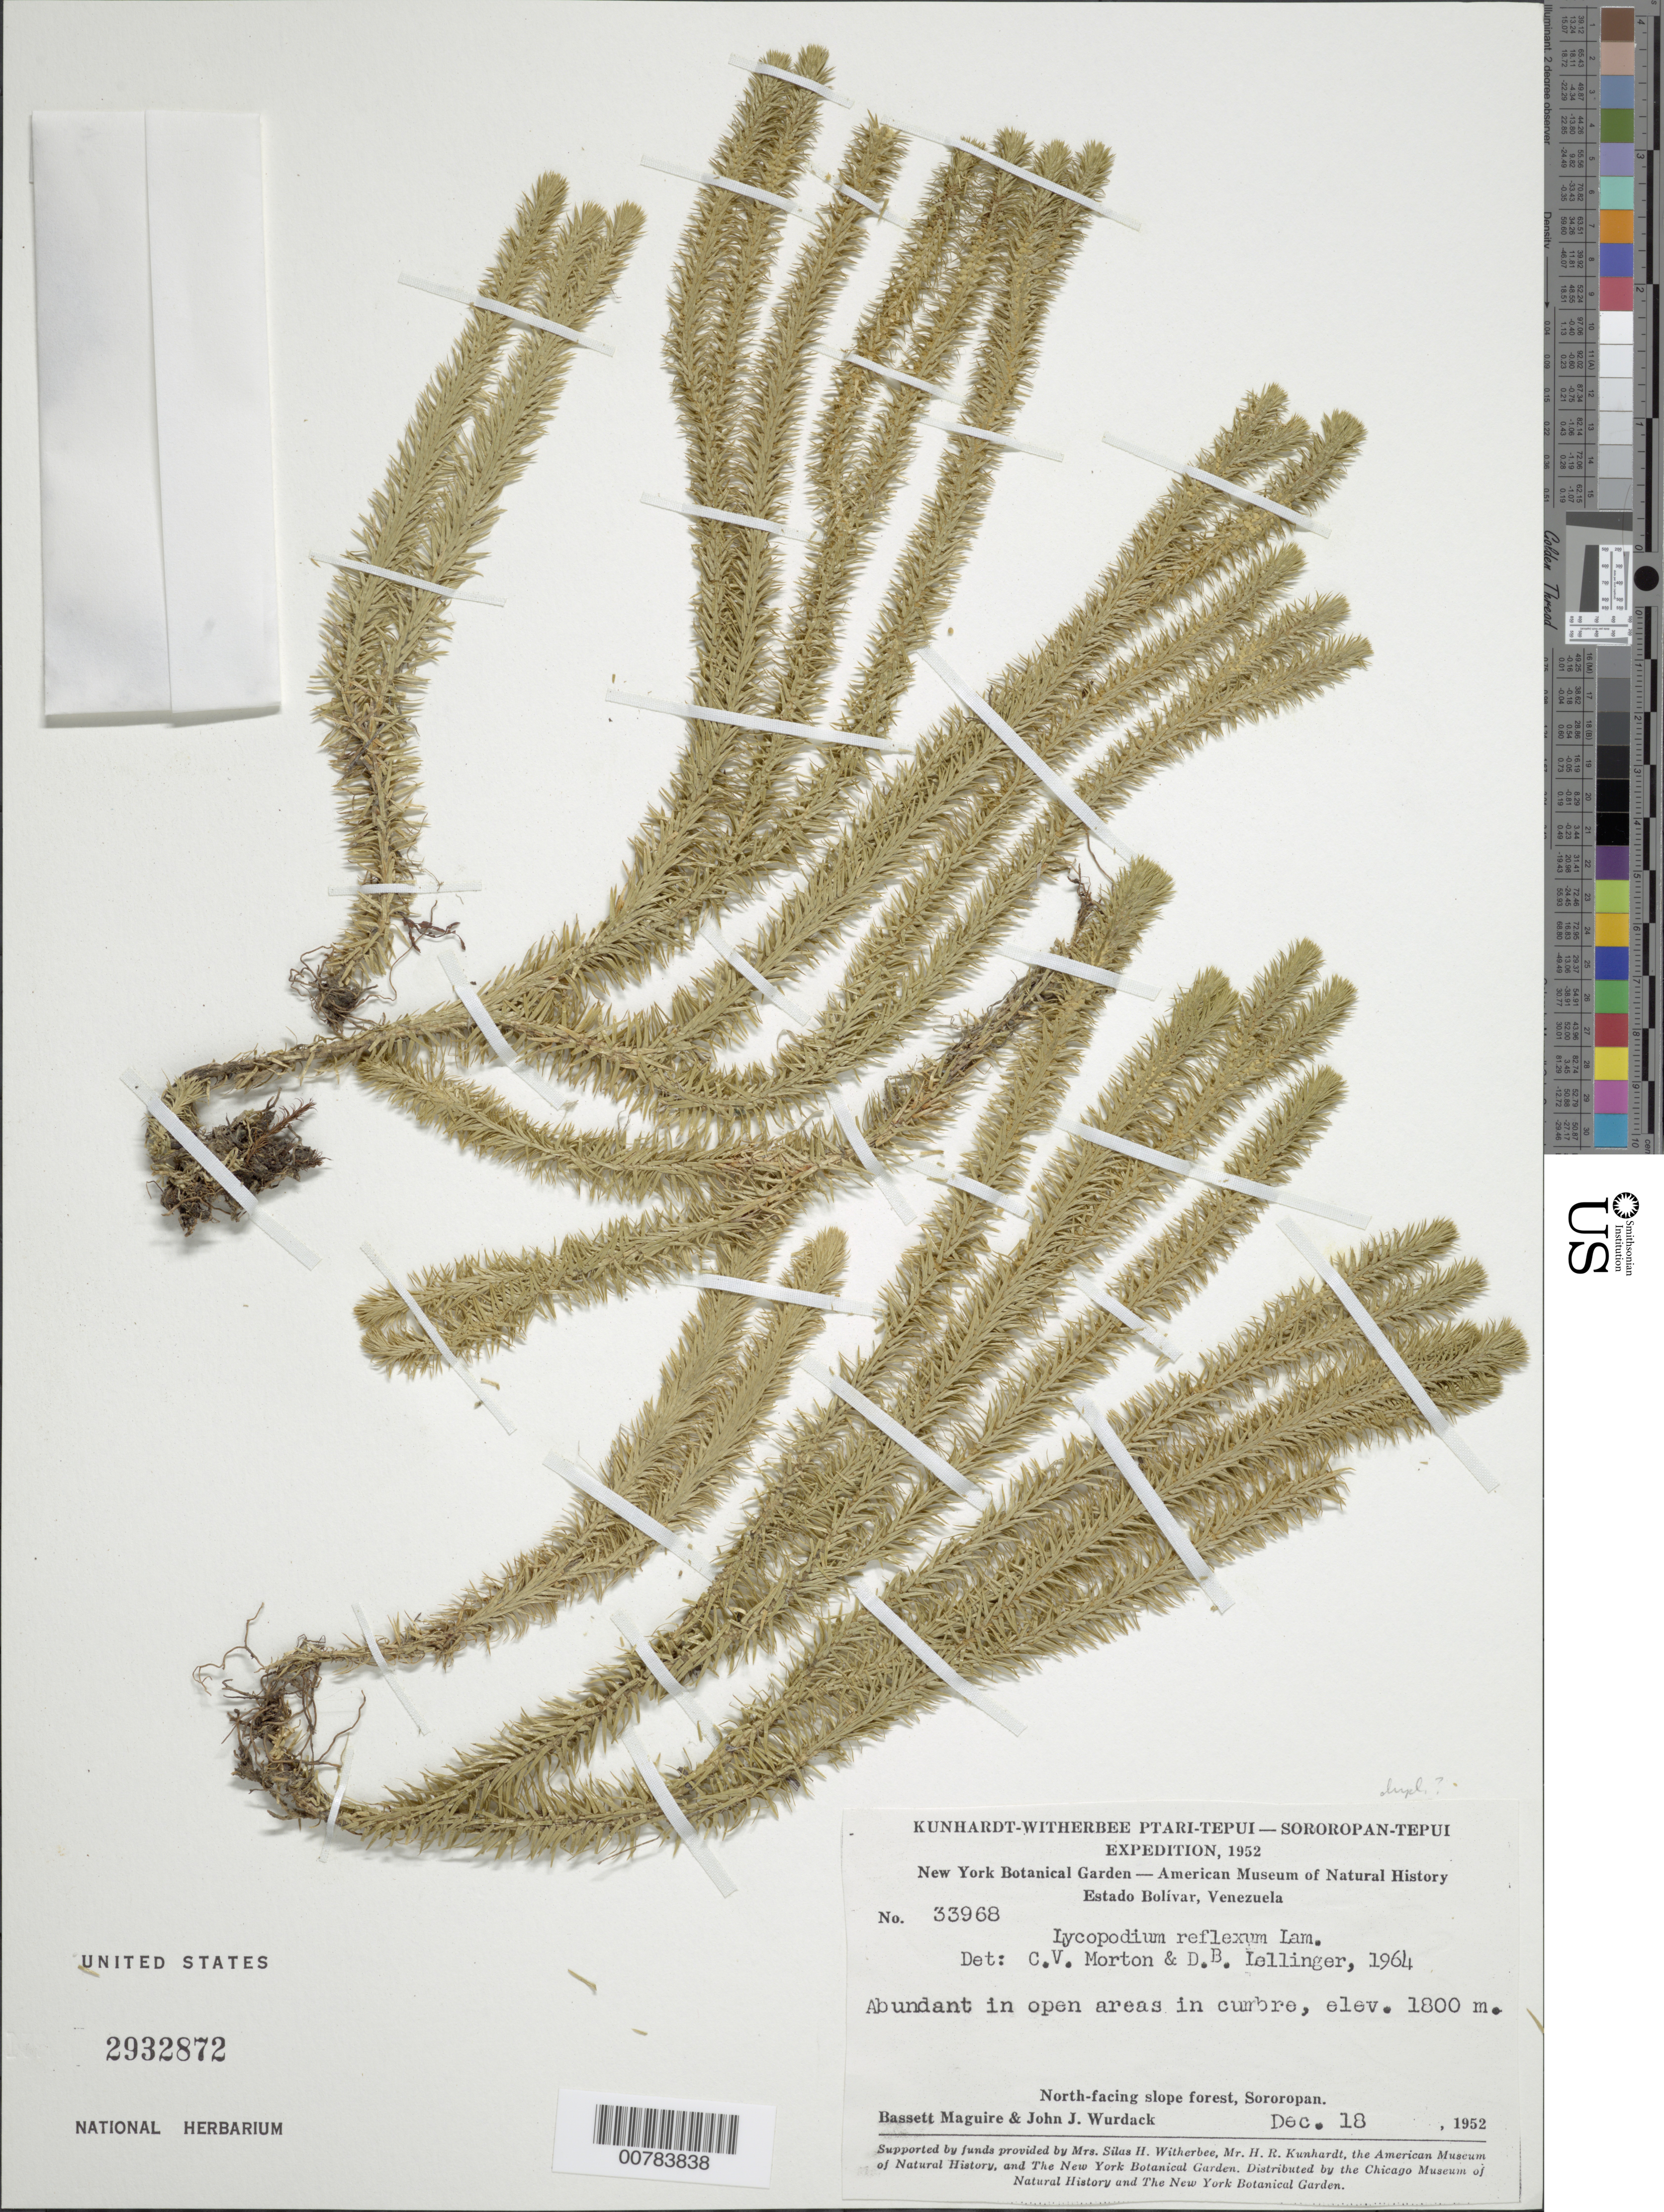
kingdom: Plantae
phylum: Tracheophyta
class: Lycopodiopsida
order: Lycopodiales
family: Lycopodiaceae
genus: Phlegmariurus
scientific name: Phlegmariurus reflexus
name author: (Lam.) B. Øllg.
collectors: B. Maguire & J. J. Wurdack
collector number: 33968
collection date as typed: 18-Dec-52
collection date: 1952-12-18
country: Venezuela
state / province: Bolívar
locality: Sororopán-tepuí, north-facing slope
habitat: North-facing slope forest, in open areas in cumbre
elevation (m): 1800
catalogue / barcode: US 2932872